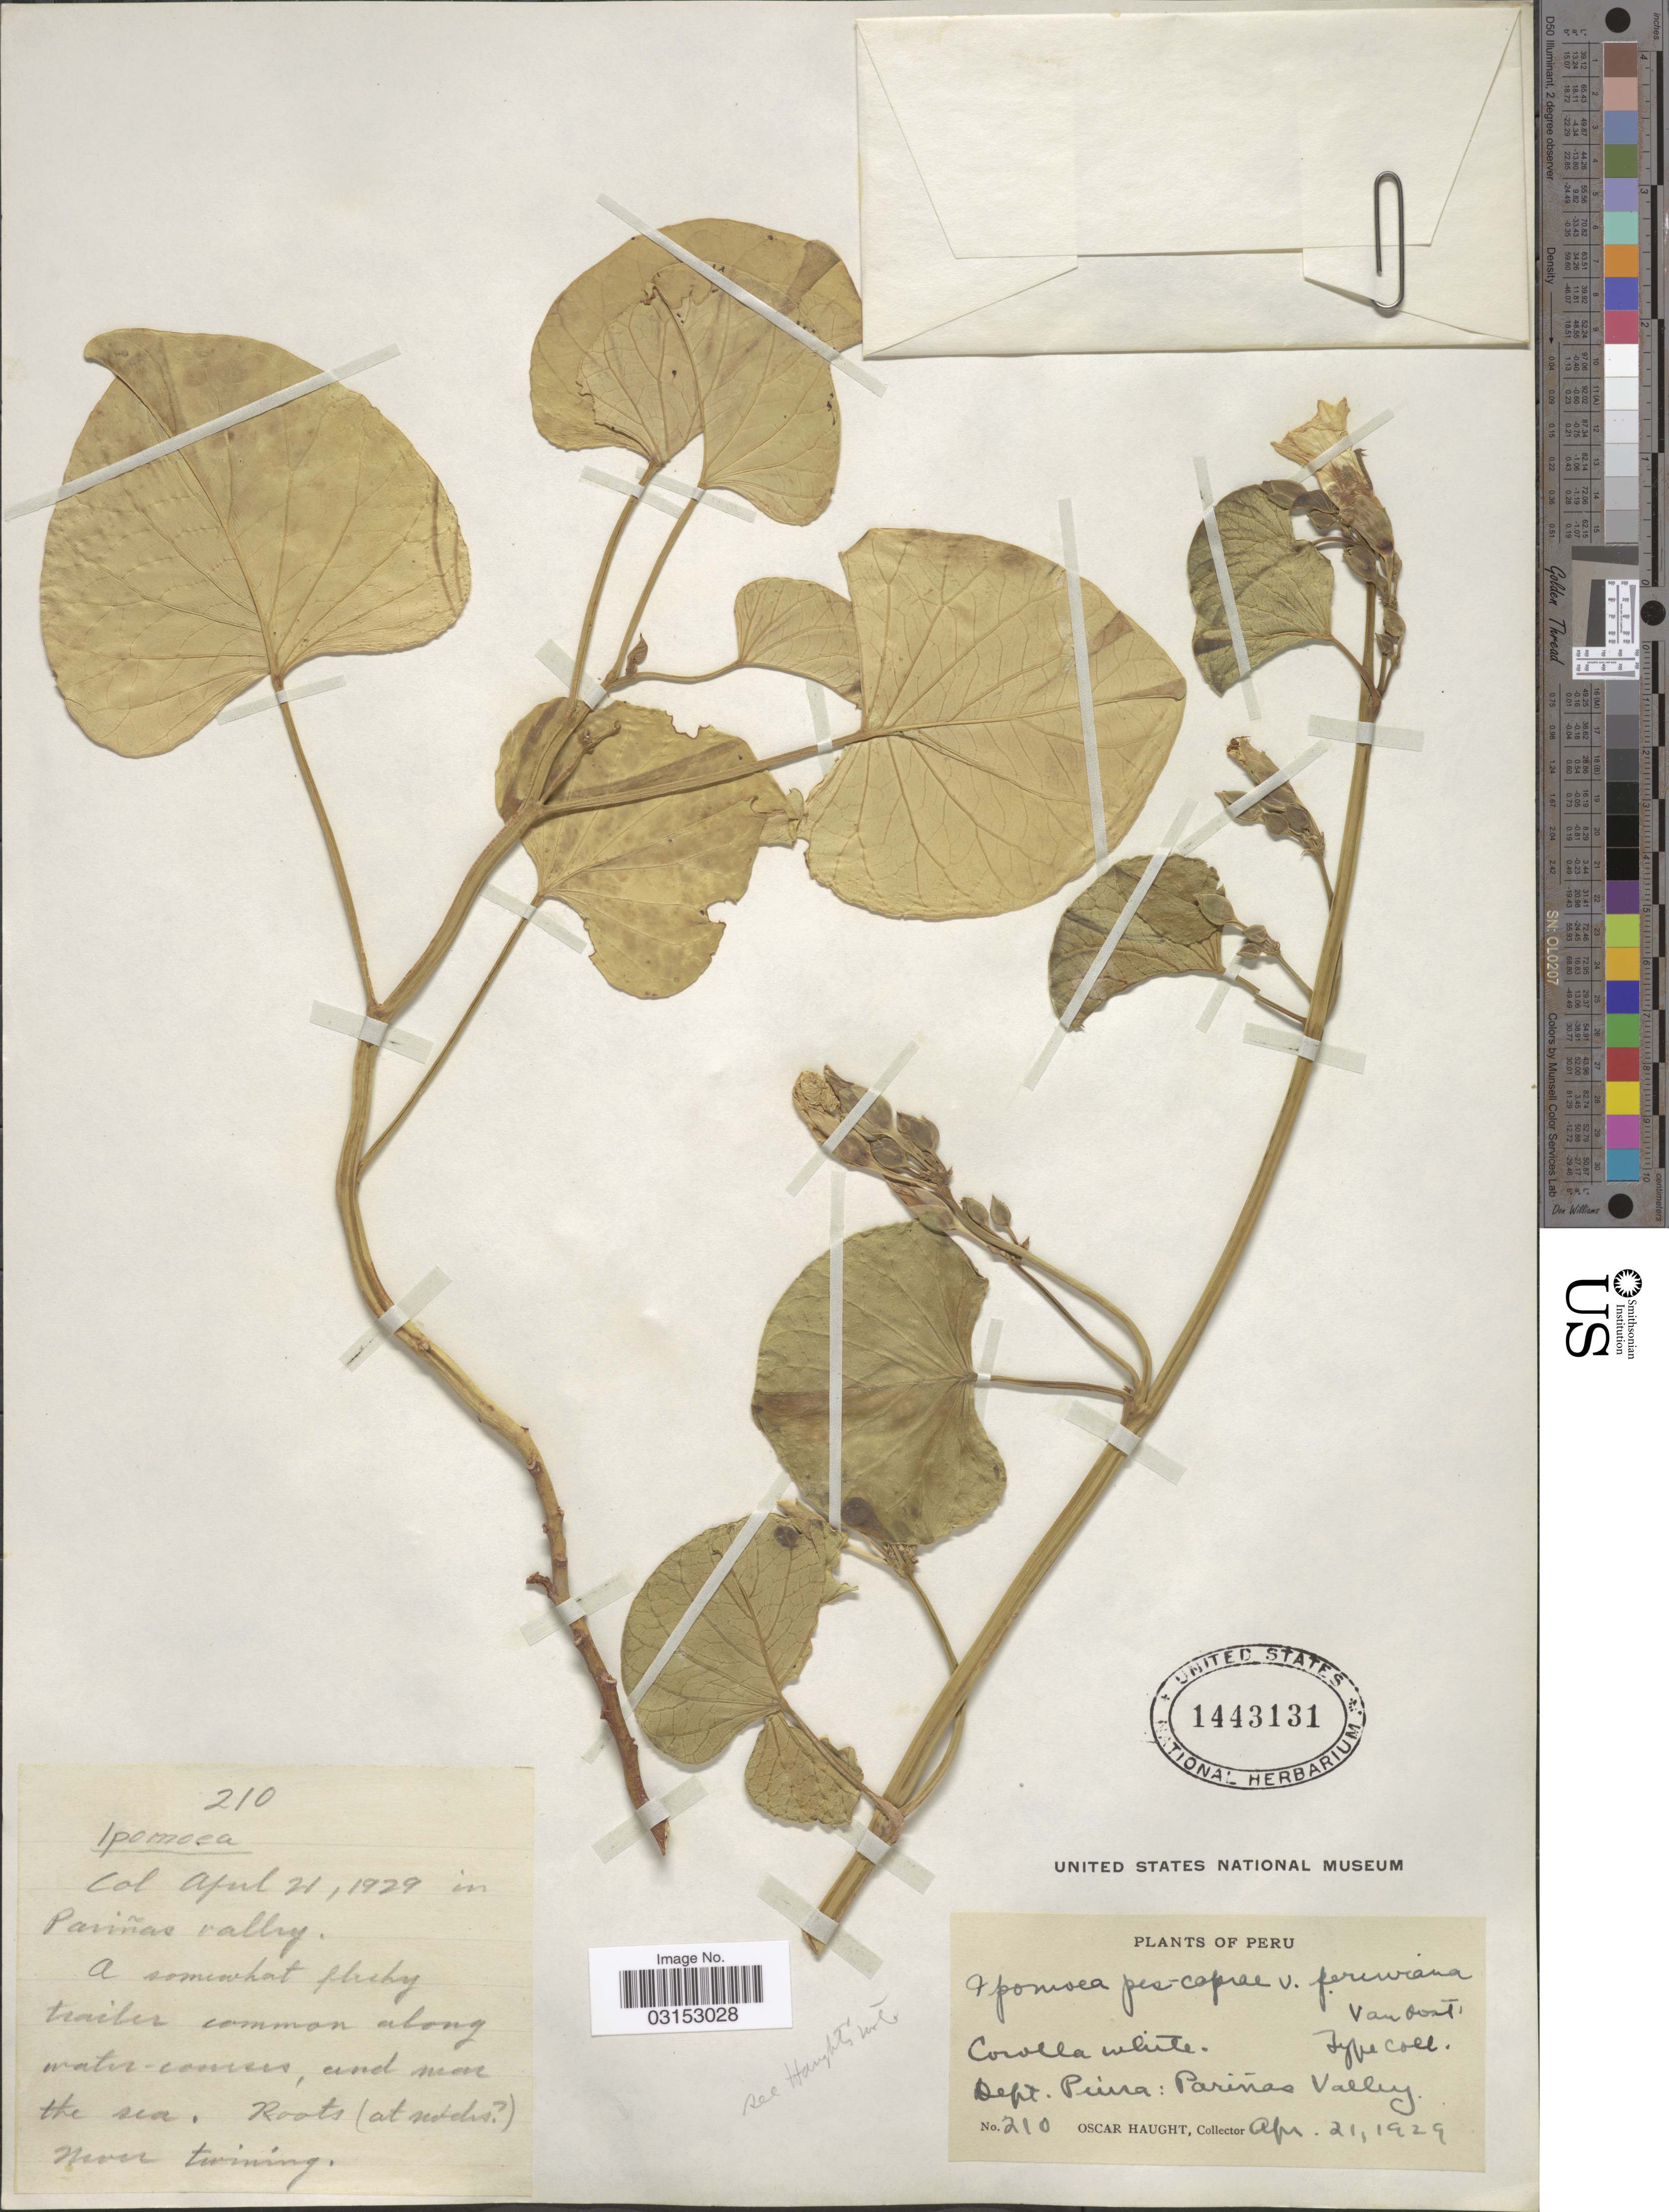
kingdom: Plantae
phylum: Tracheophyta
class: Magnoliopsida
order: Solanales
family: Convolvulaceae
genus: Ipomoea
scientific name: Ipomoea pes-caprae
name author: (L.) R. Br.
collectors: O. L. Haught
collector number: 210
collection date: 1929-04-21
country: Peru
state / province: Piura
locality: Dept. Piura: Pariñas Valley.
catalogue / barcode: US 1443131